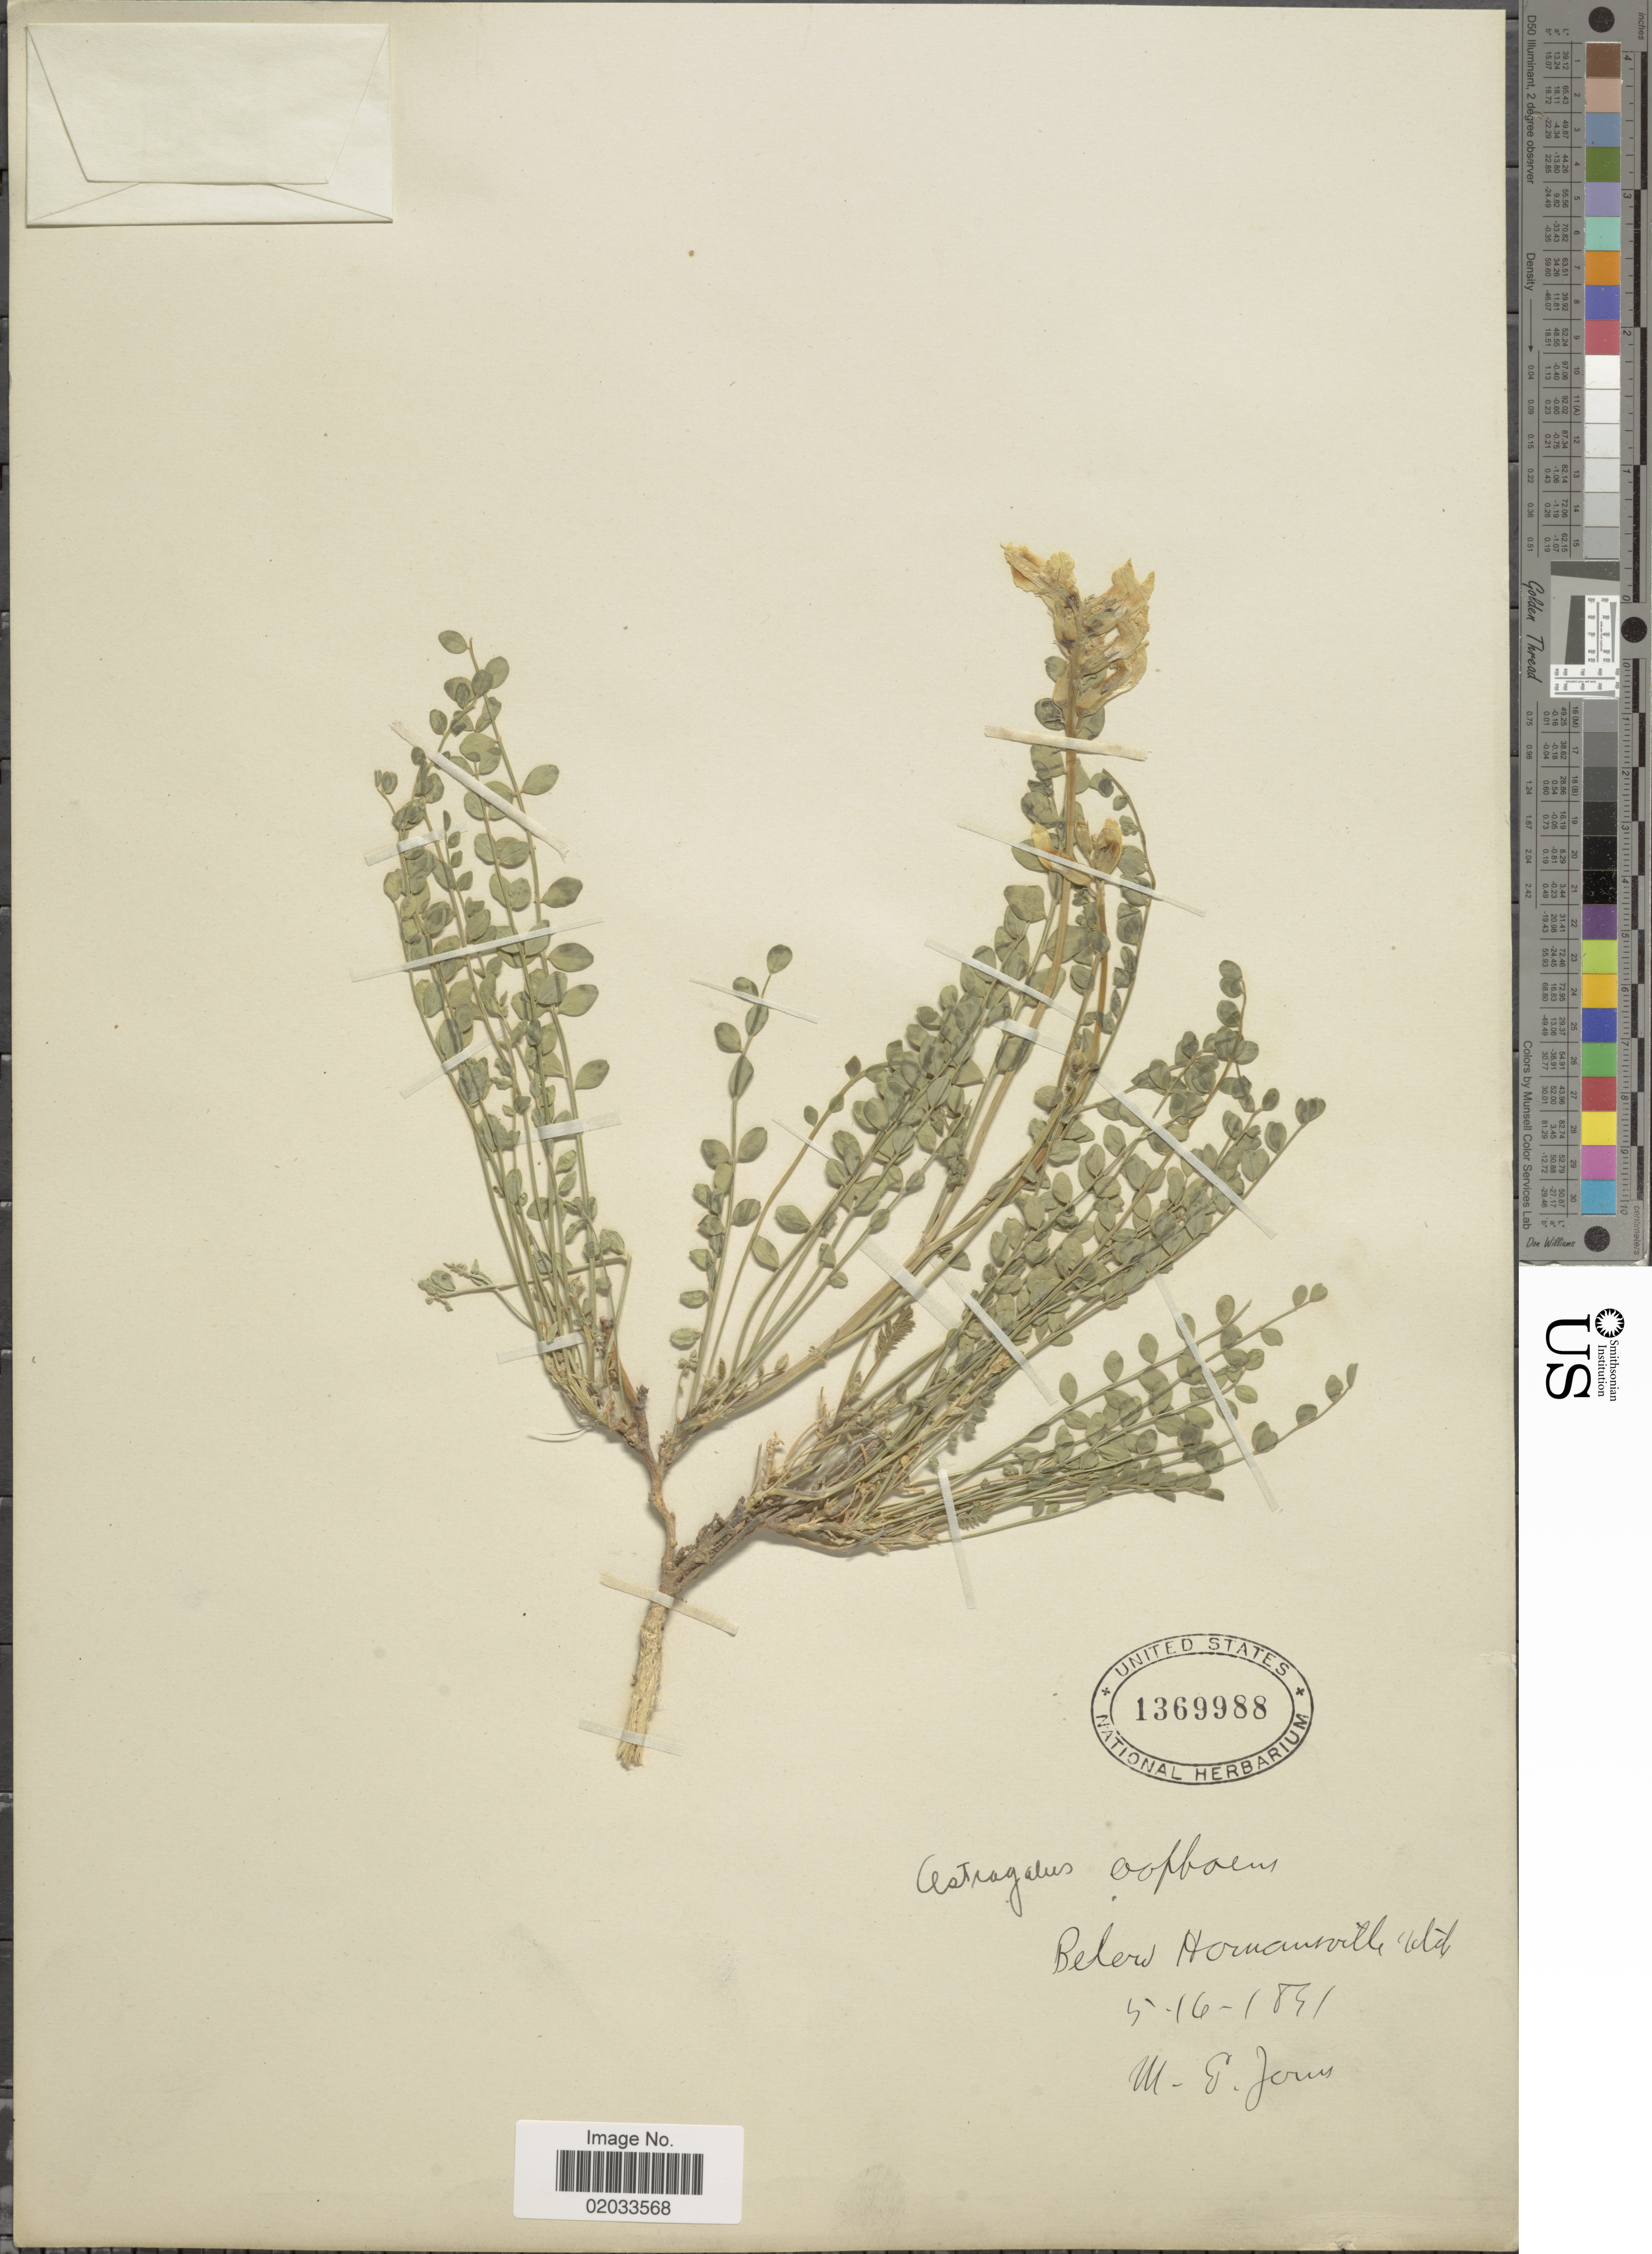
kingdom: Plantae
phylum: Tracheophyta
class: Magnoliopsida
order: Fabales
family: Fabaceae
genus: Astragalus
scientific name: Astragalus oophorus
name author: S. Watson in C. King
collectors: M. E. Jones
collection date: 1891-05-16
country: United States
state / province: Utah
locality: Below Homansville,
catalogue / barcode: US 1369988